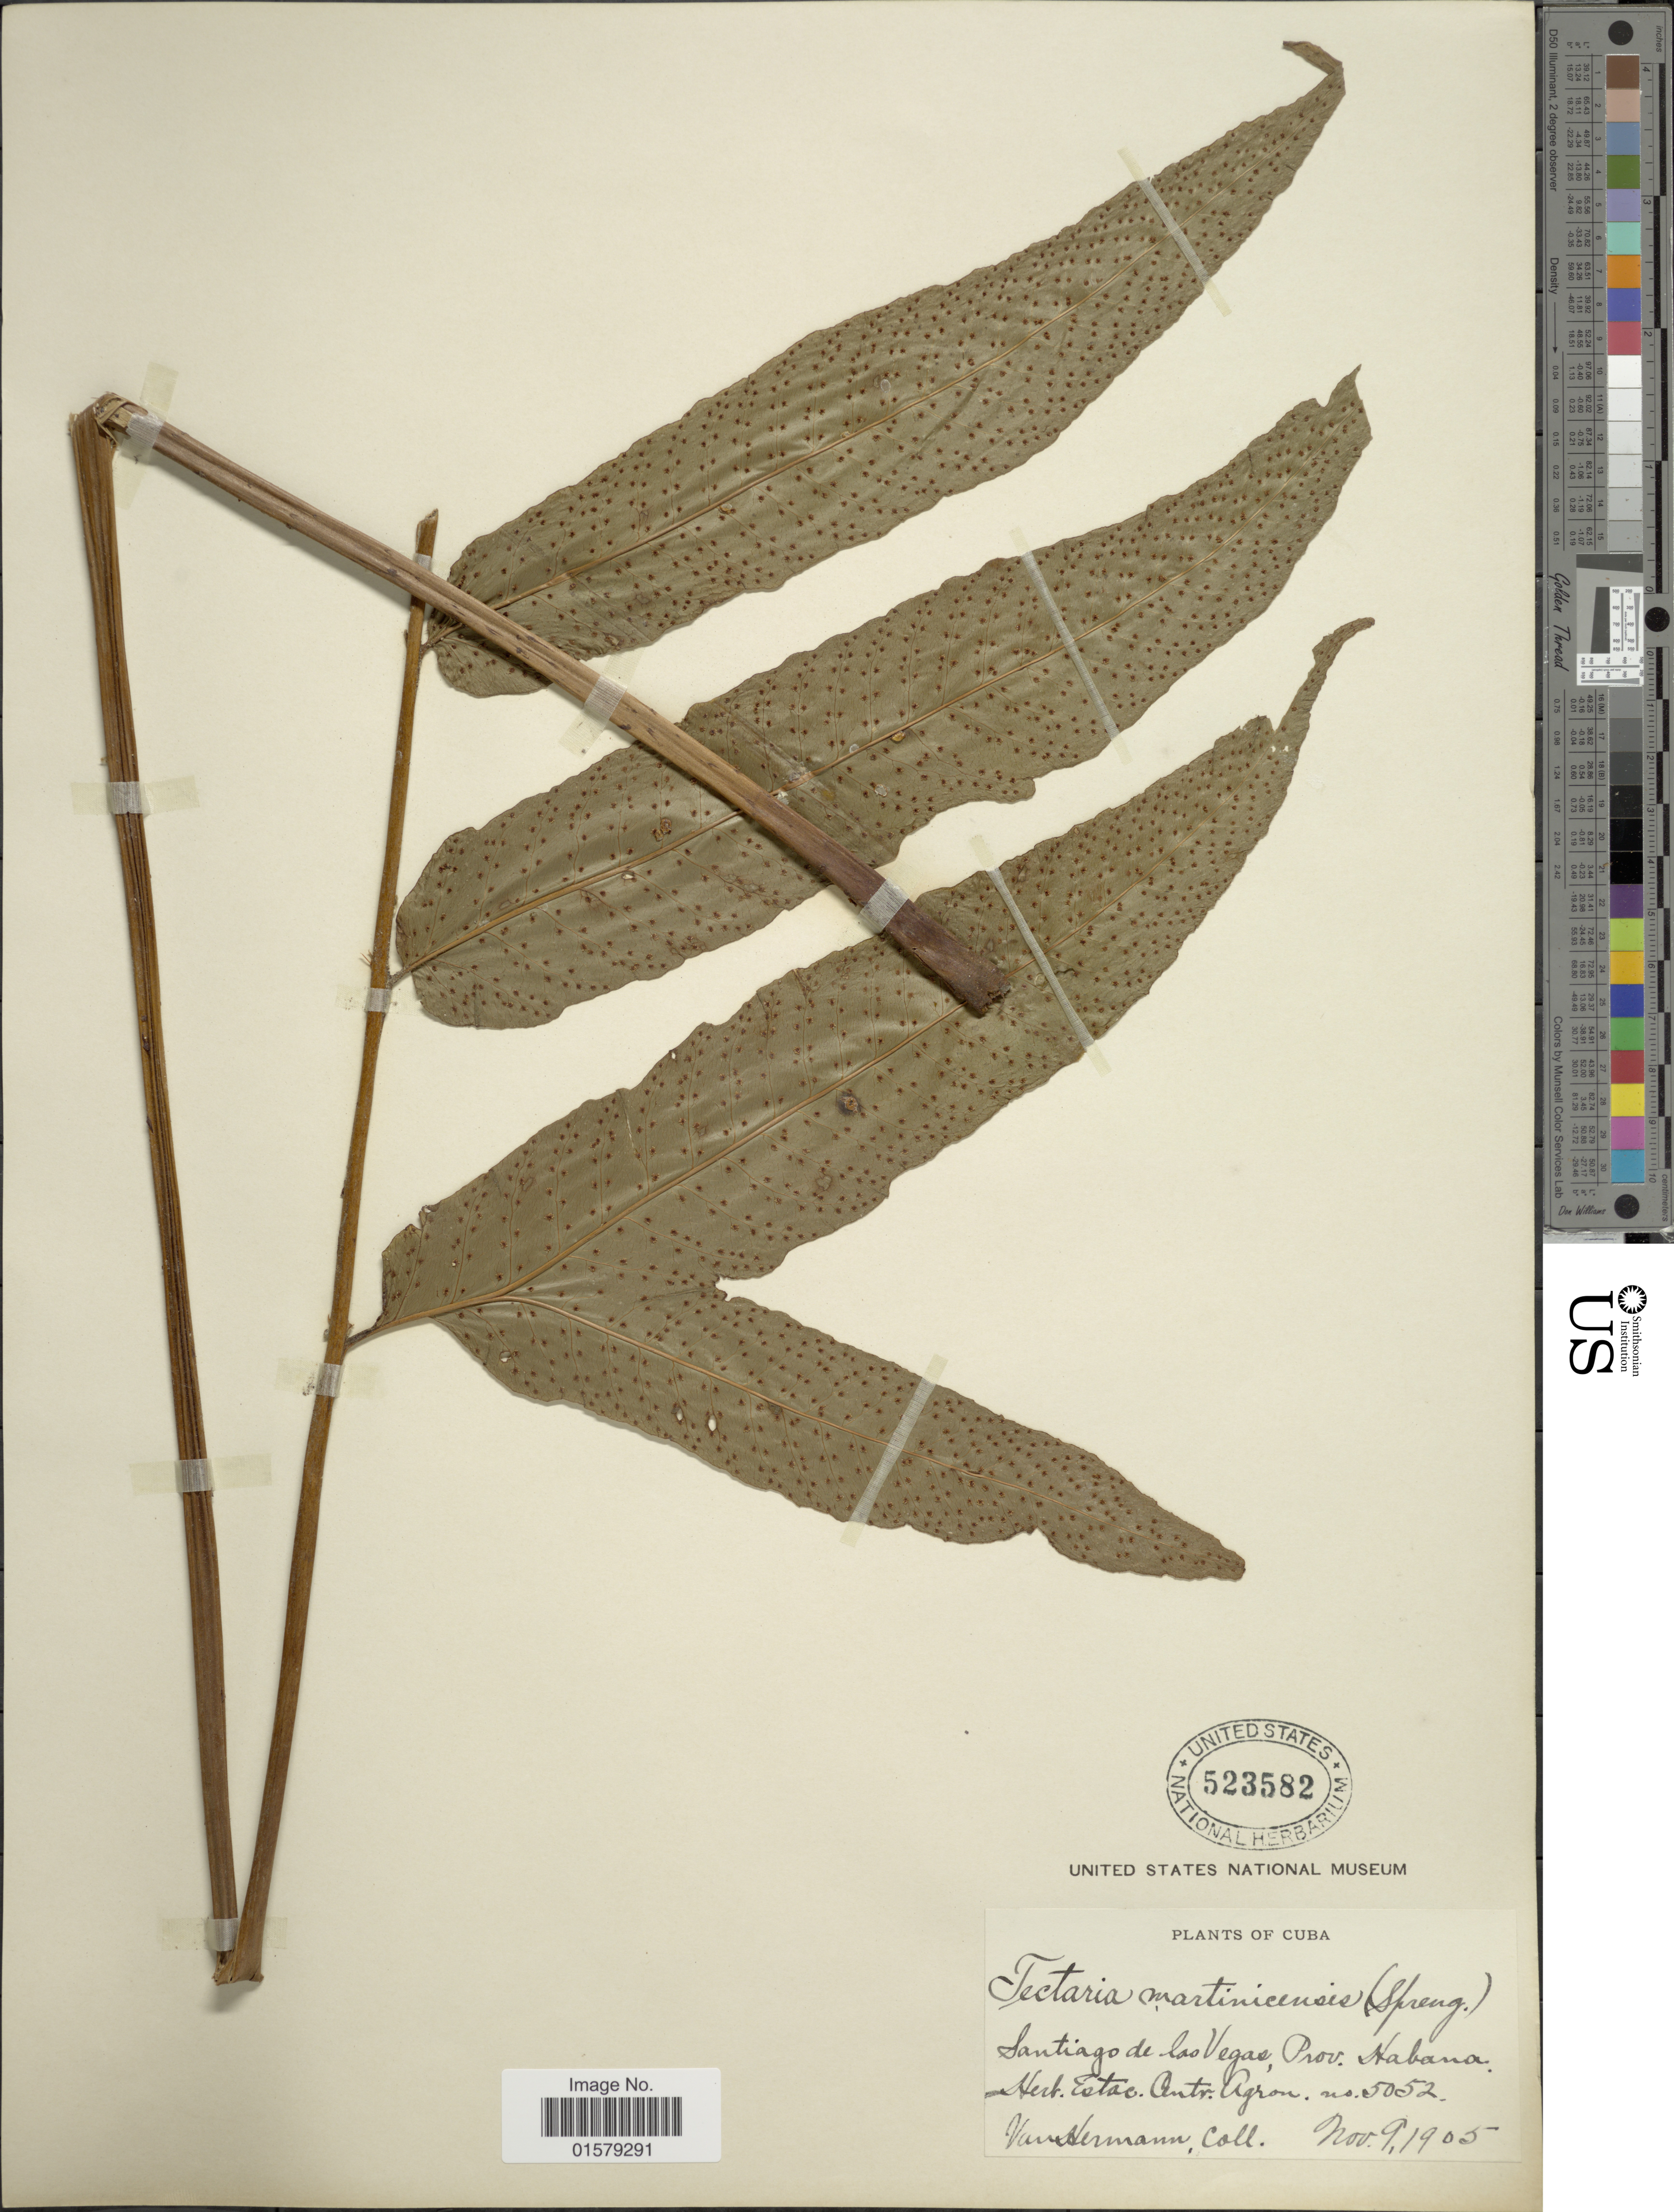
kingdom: Plantae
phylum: Tracheophyta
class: Polypodiopsida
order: Polypodiales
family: Tectariaceae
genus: Tectaria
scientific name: Tectaria incisa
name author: Cav.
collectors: V. Hermann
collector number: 5052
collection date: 1905-11-09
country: Cuba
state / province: La Habana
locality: Santiago de las Vegas.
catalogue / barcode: US 523582